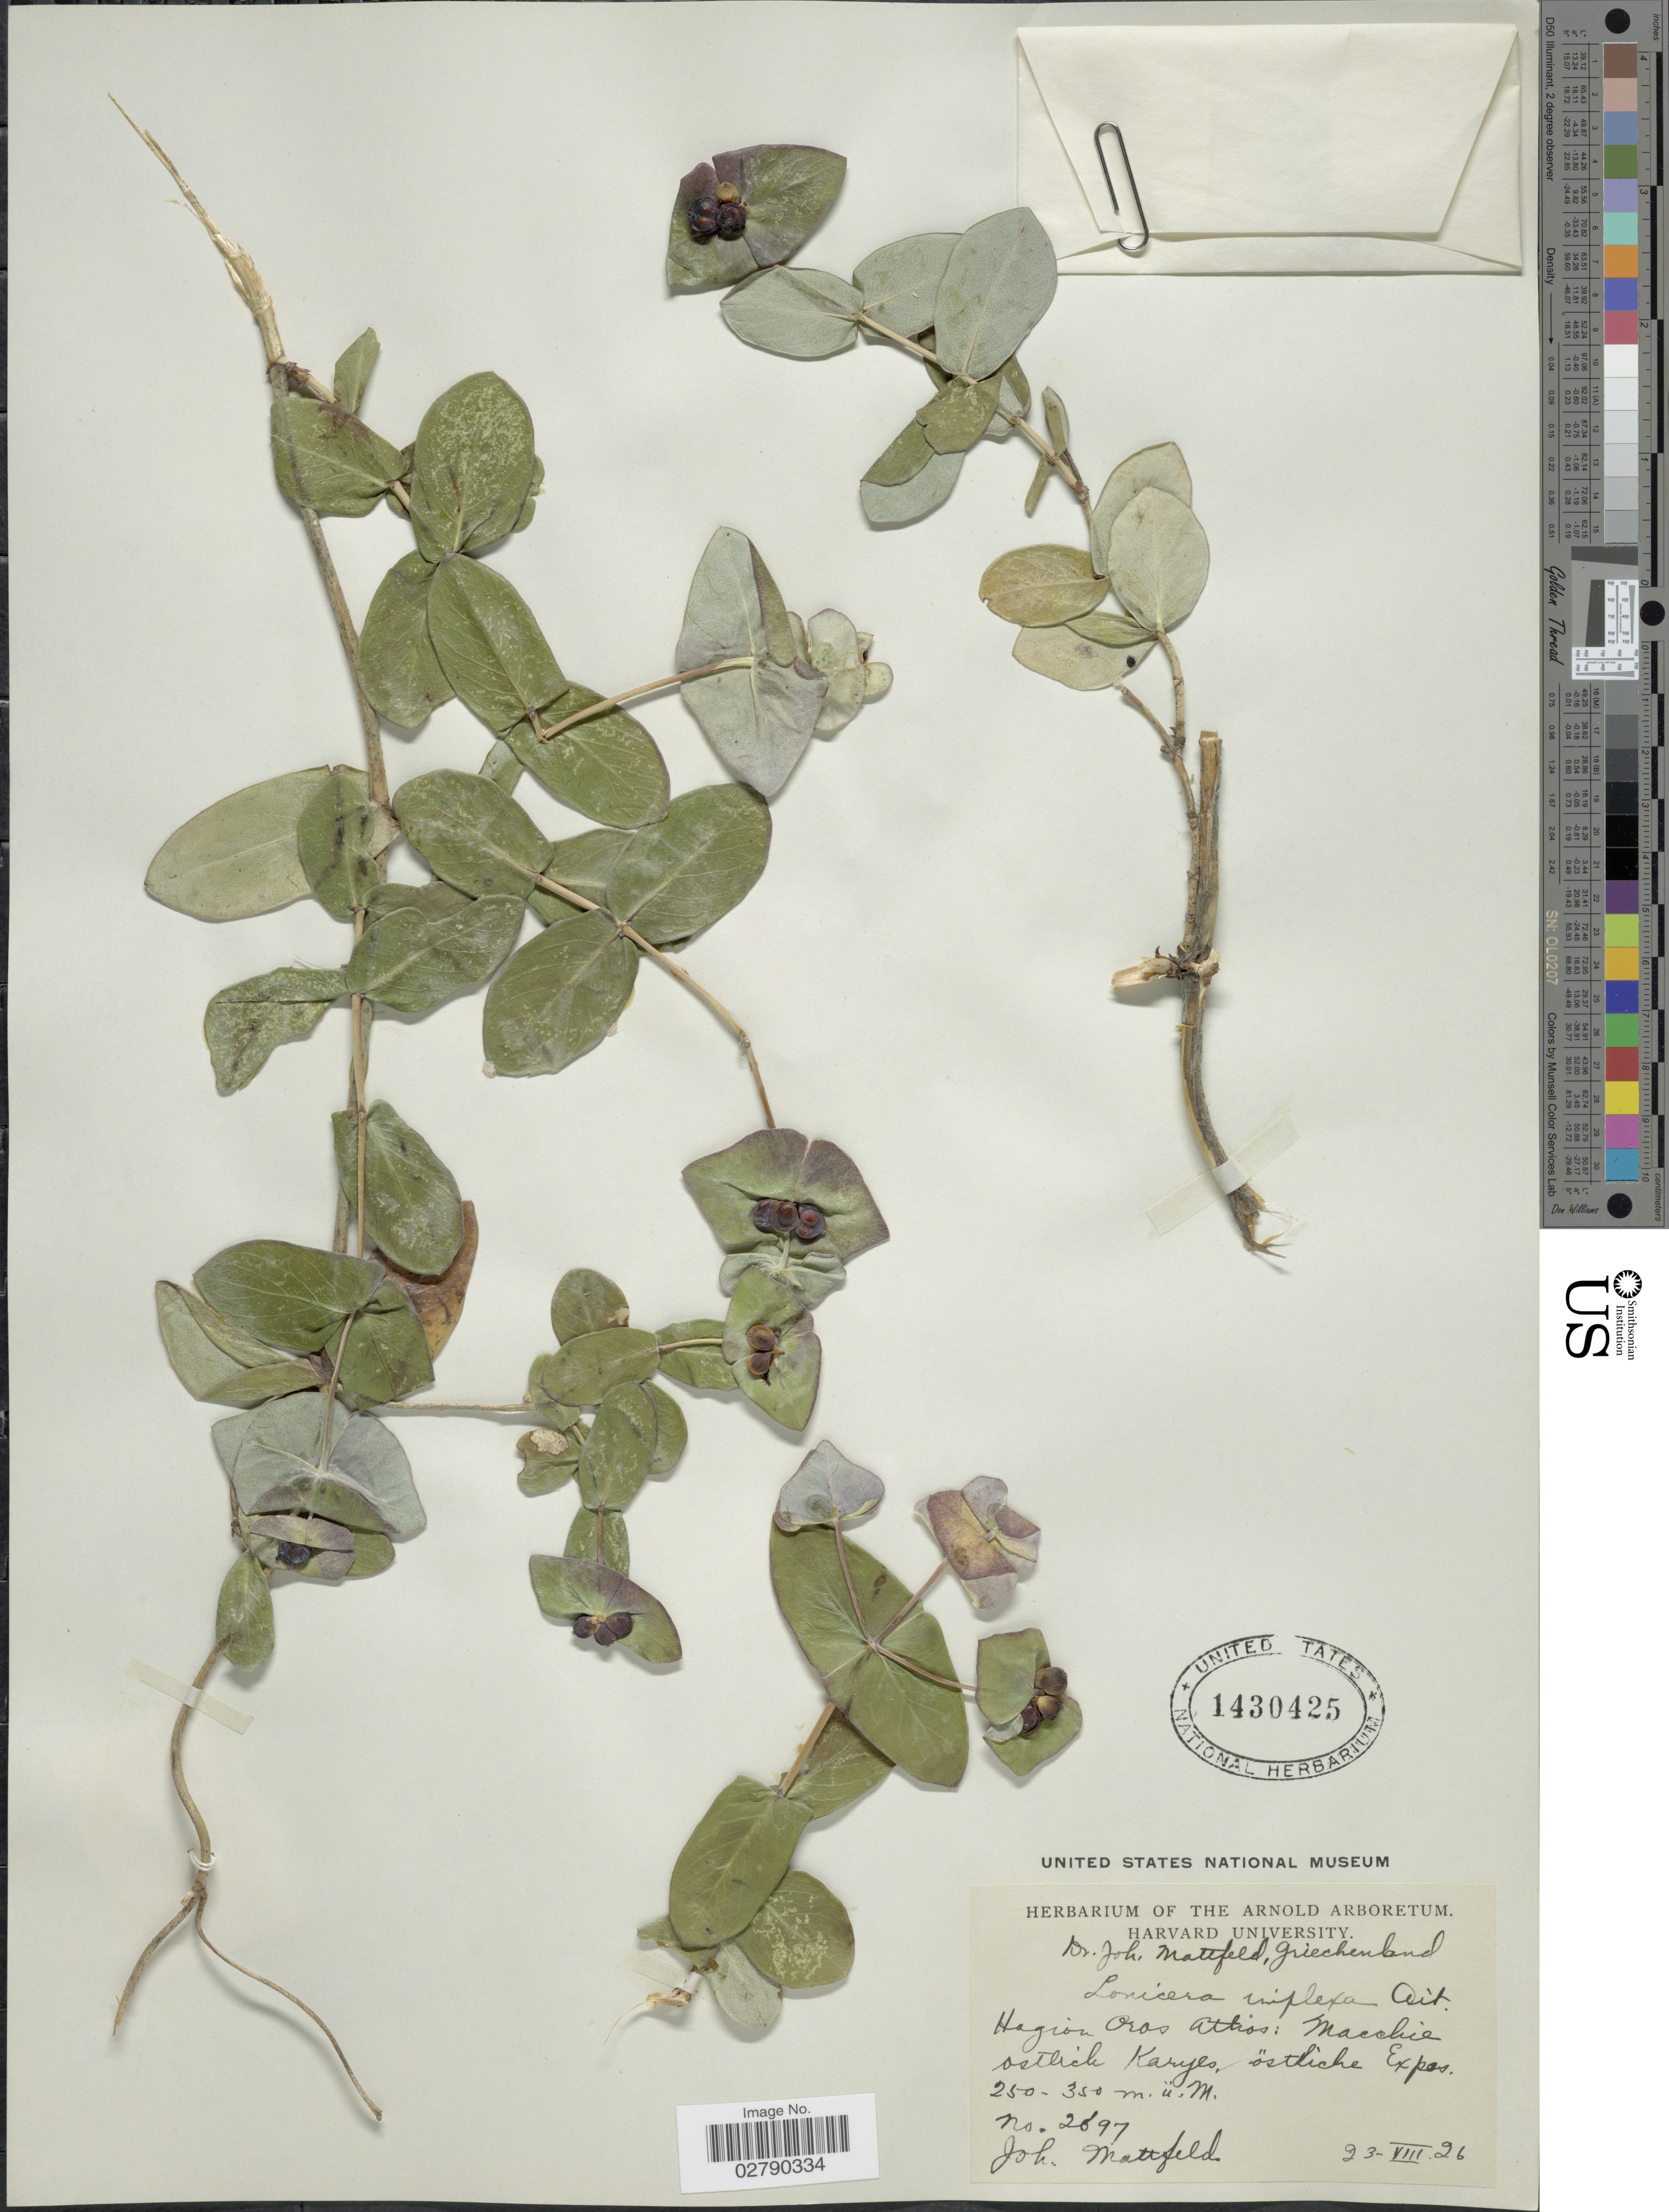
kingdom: Plantae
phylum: Tracheophyta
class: Magnoliopsida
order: Dipsacales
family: Caprifoliaceae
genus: Lonicera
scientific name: Lonicera implexa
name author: Aiton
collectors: J. Mattfeld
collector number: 2677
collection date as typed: Transcribed d/m/y: 23/8/26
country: Greece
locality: Hagion Oros Athos: Macchie ostlich Karyes, östliche Expos.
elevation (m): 250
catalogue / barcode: US 1430425